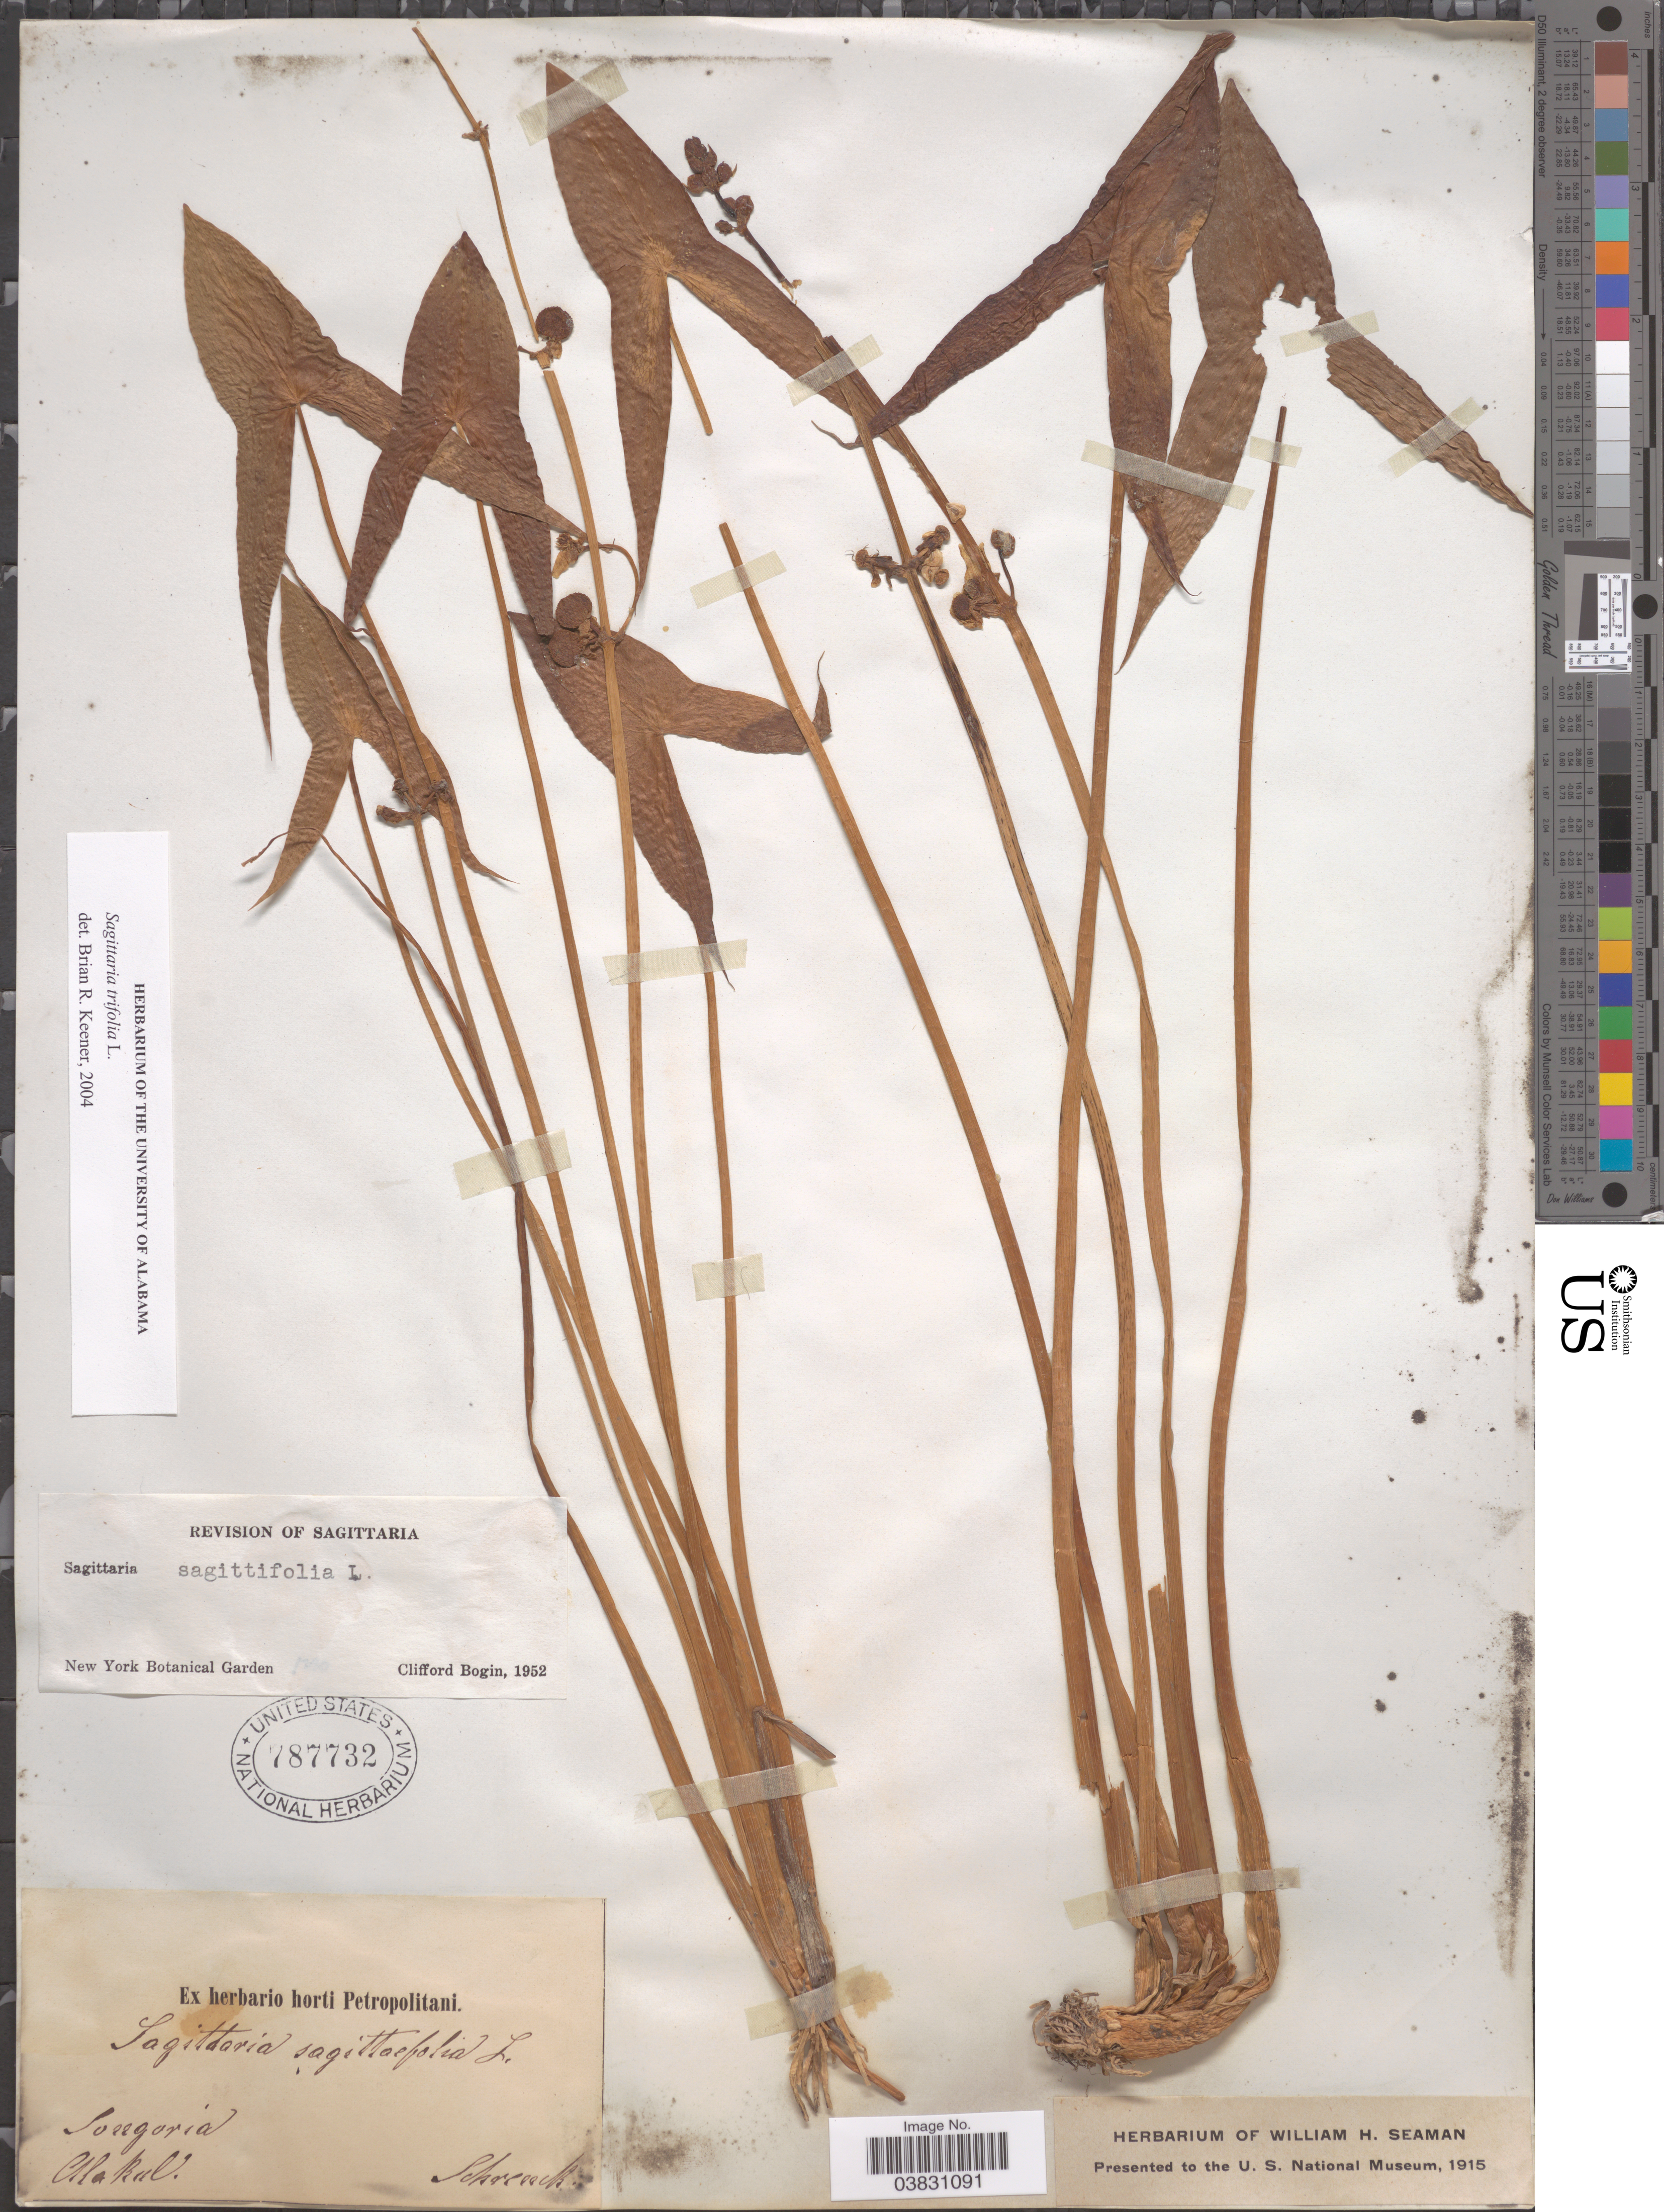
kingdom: Plantae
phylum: Tracheophyta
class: Liliopsida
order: Alismatales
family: Alismataceae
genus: Sagittaria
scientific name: Sagittaria trifolia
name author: L.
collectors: -- Schrenck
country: Kyrgyzstan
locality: Songoria. Alakul.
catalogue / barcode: US 787732